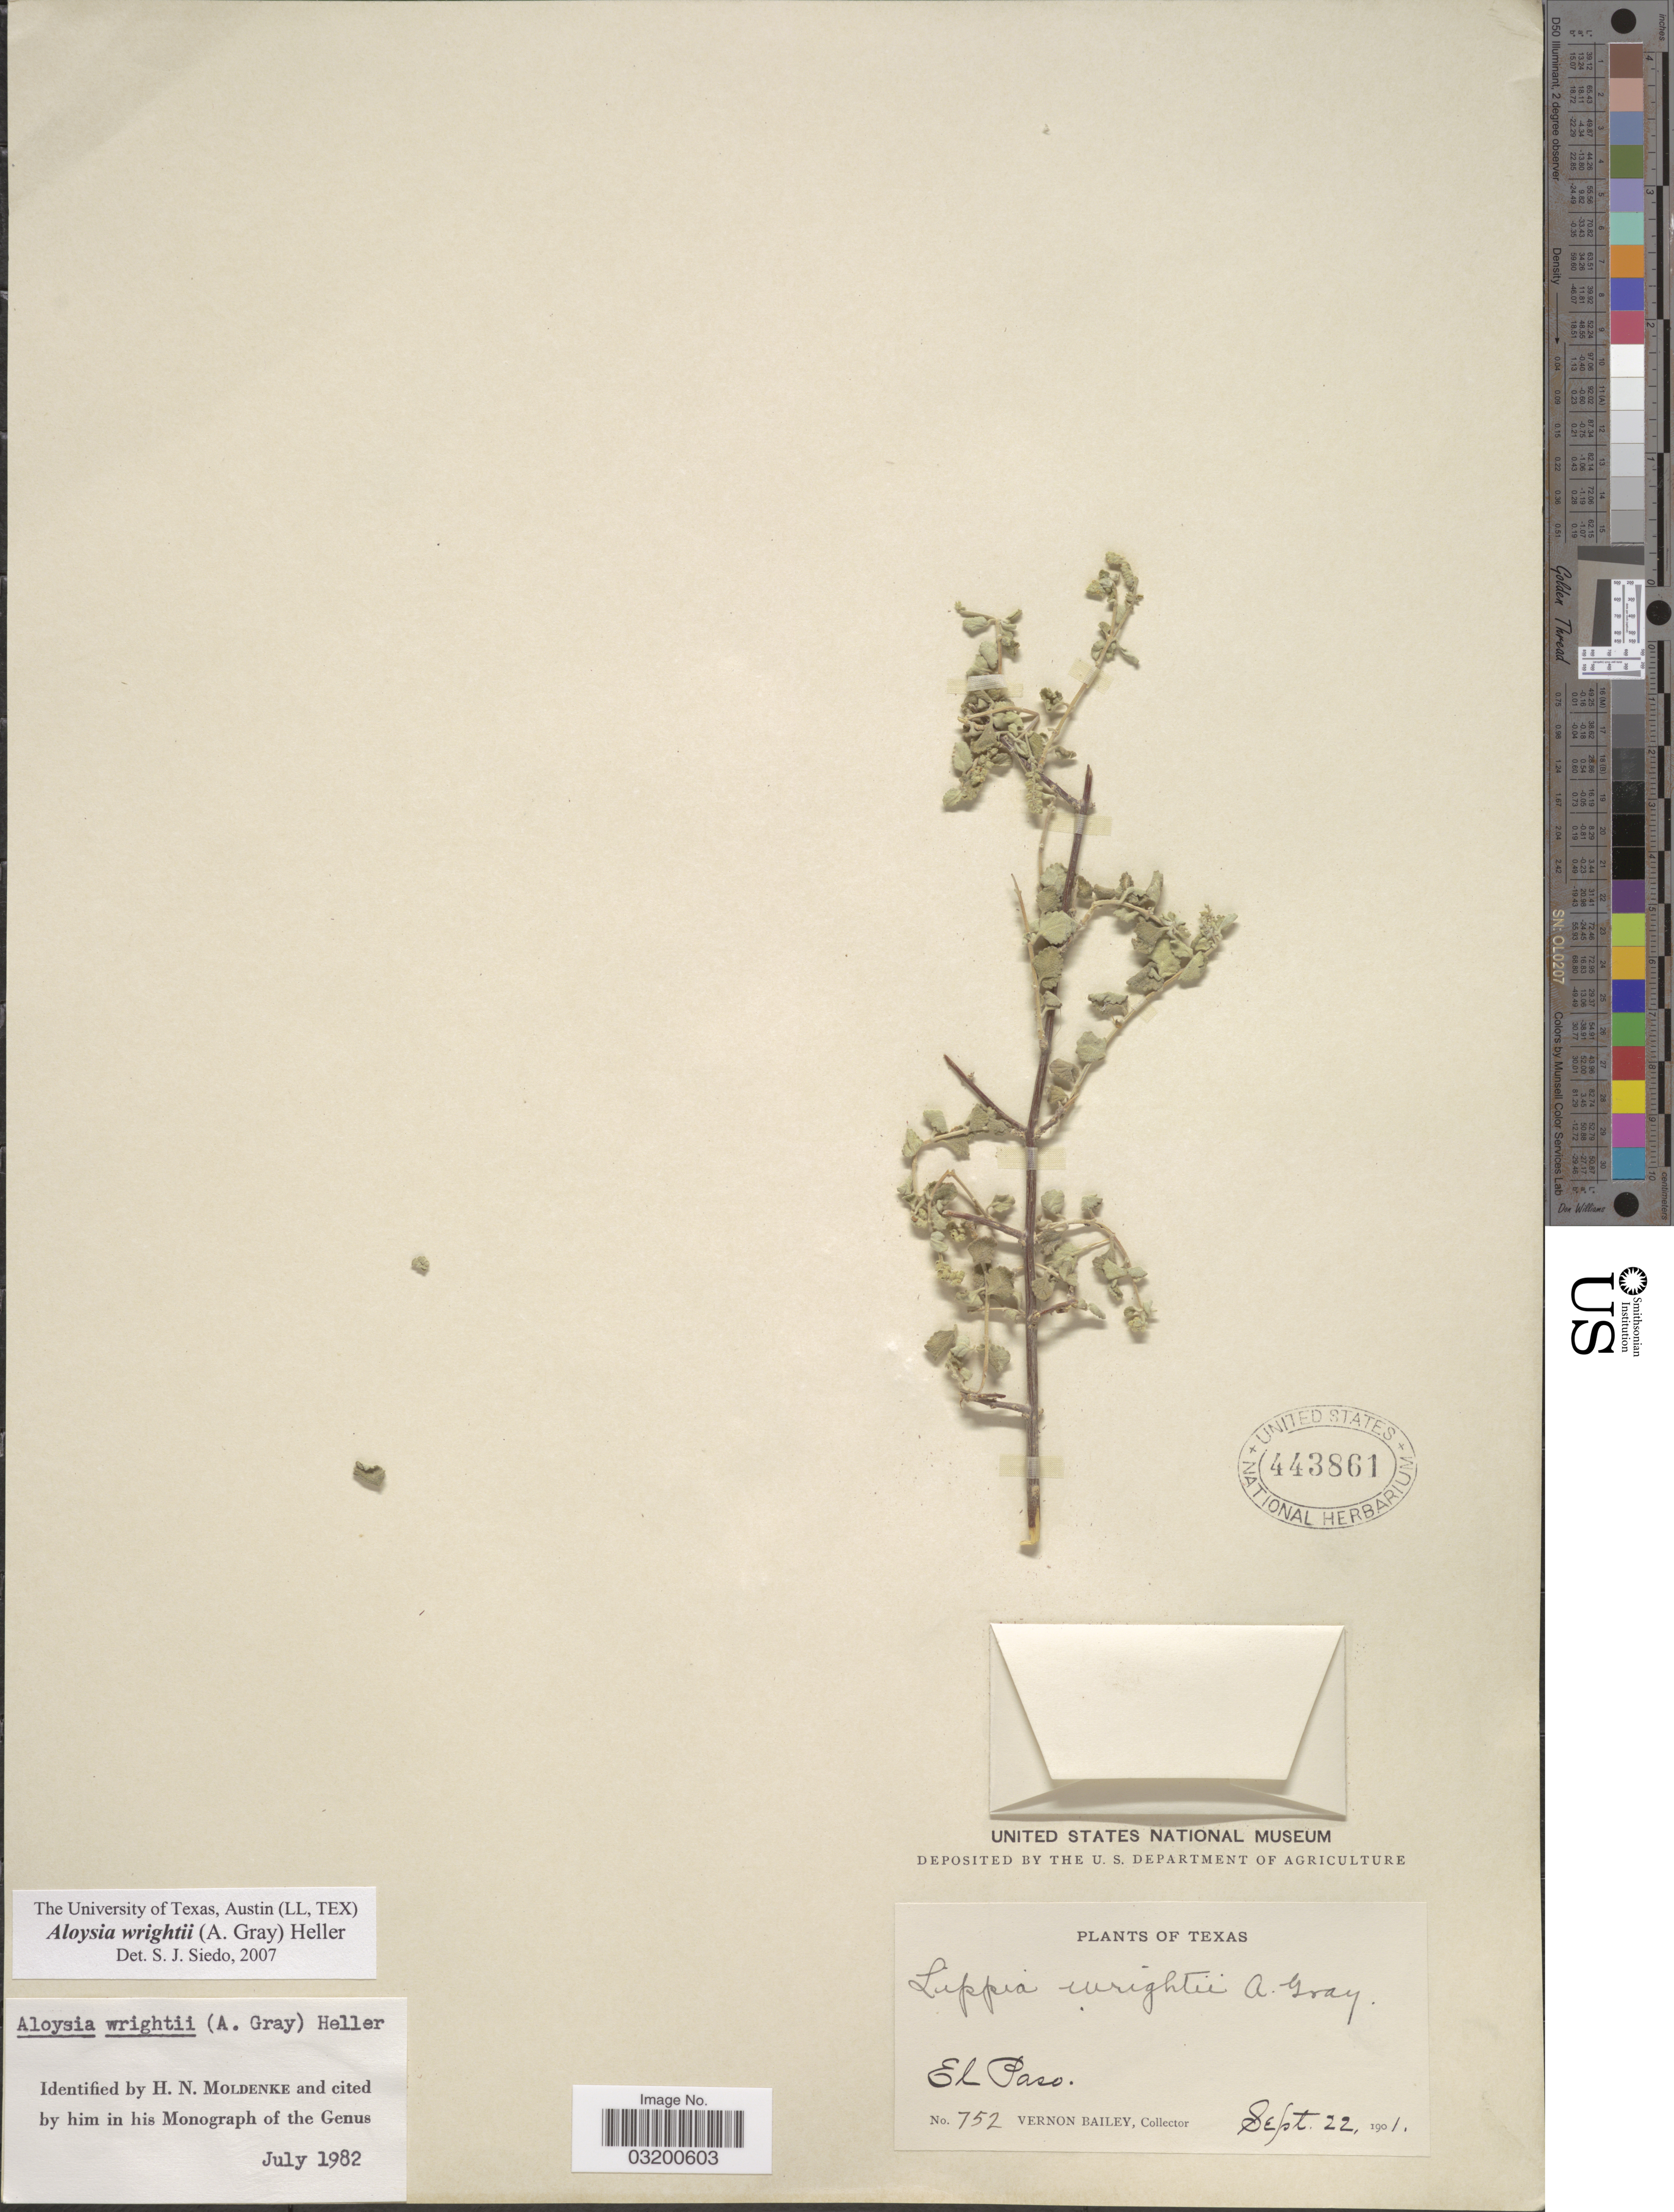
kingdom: Plantae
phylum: Tracheophyta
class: Magnoliopsida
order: Lamiales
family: Verbenaceae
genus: Aloysia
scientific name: Aloysia wrightii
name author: A. Heller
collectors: V. O. Bailey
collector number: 752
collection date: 1901-09-22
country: United States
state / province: Texas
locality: El Paso.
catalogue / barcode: US 443861